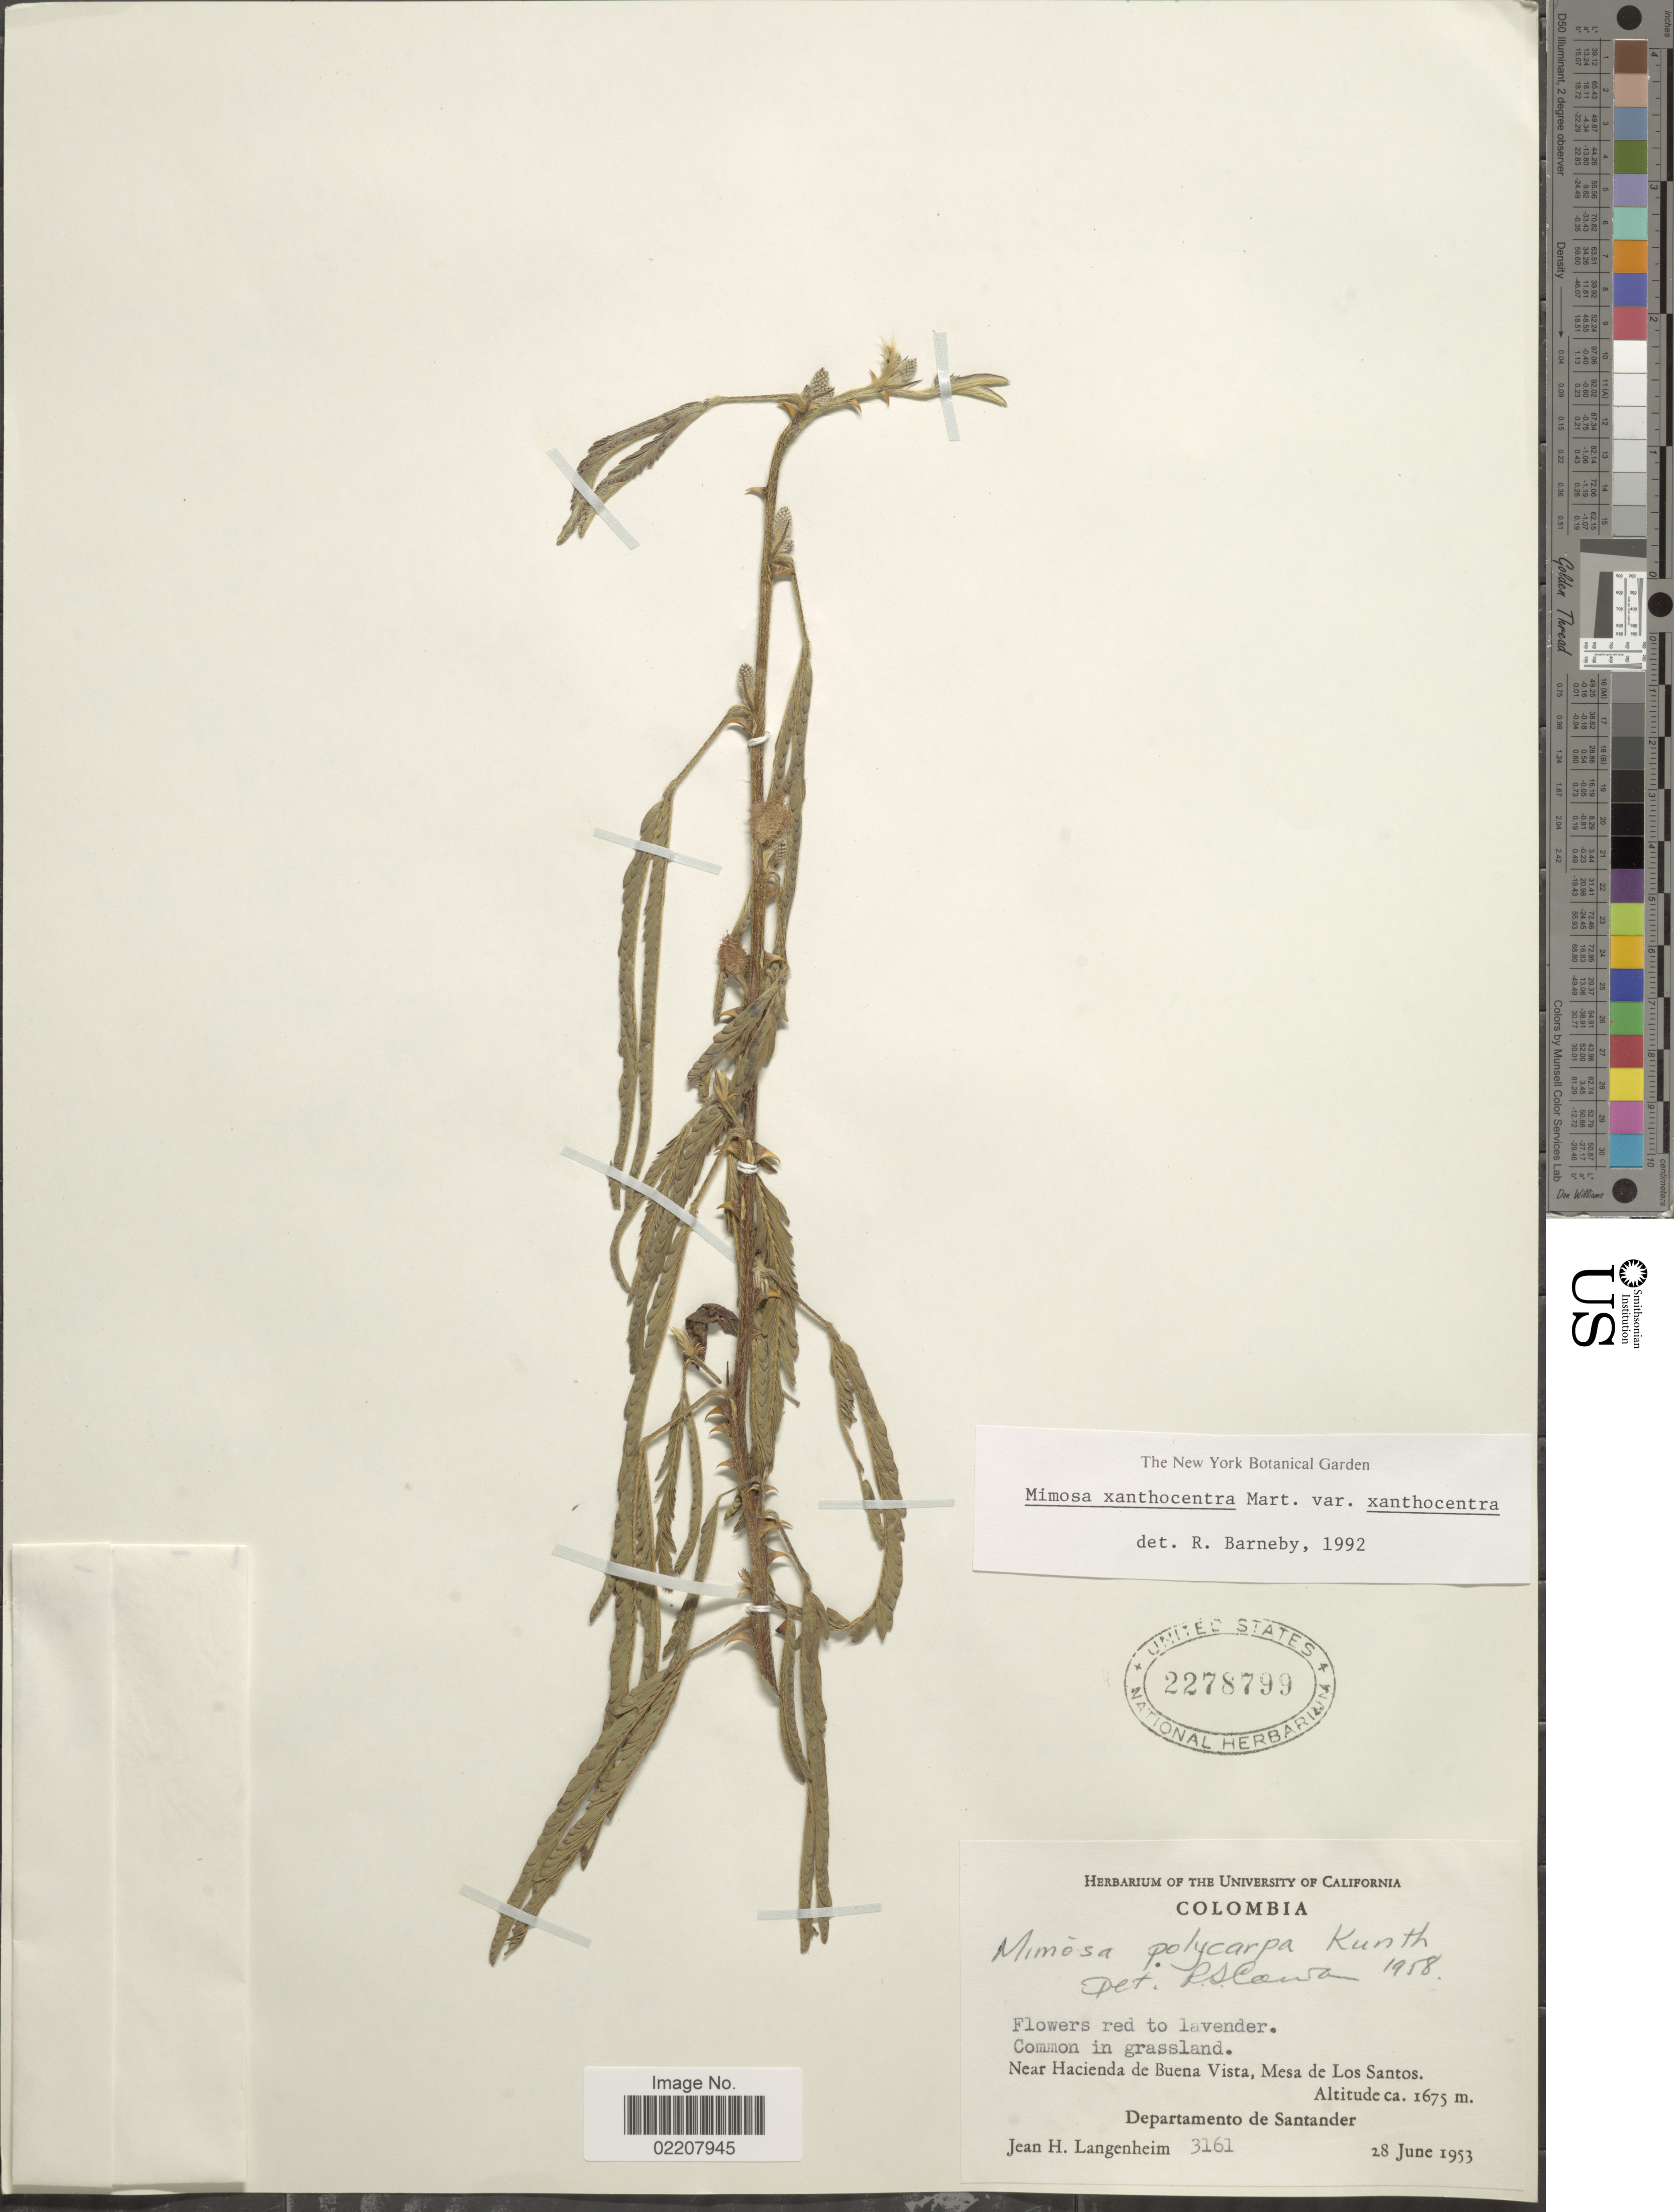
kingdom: Plantae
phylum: Tracheophyta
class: Magnoliopsida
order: Fabales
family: Fabaceae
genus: Mimosa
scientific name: Mimosa xanthocentra subsp. xanthocentra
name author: Mart.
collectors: J. H. Langenheim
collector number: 3161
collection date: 1953-06-28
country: Colombia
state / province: Santander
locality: Near Hacienda de Buena Vista, Mesa de Los Santos.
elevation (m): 1675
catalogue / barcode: US 2278799